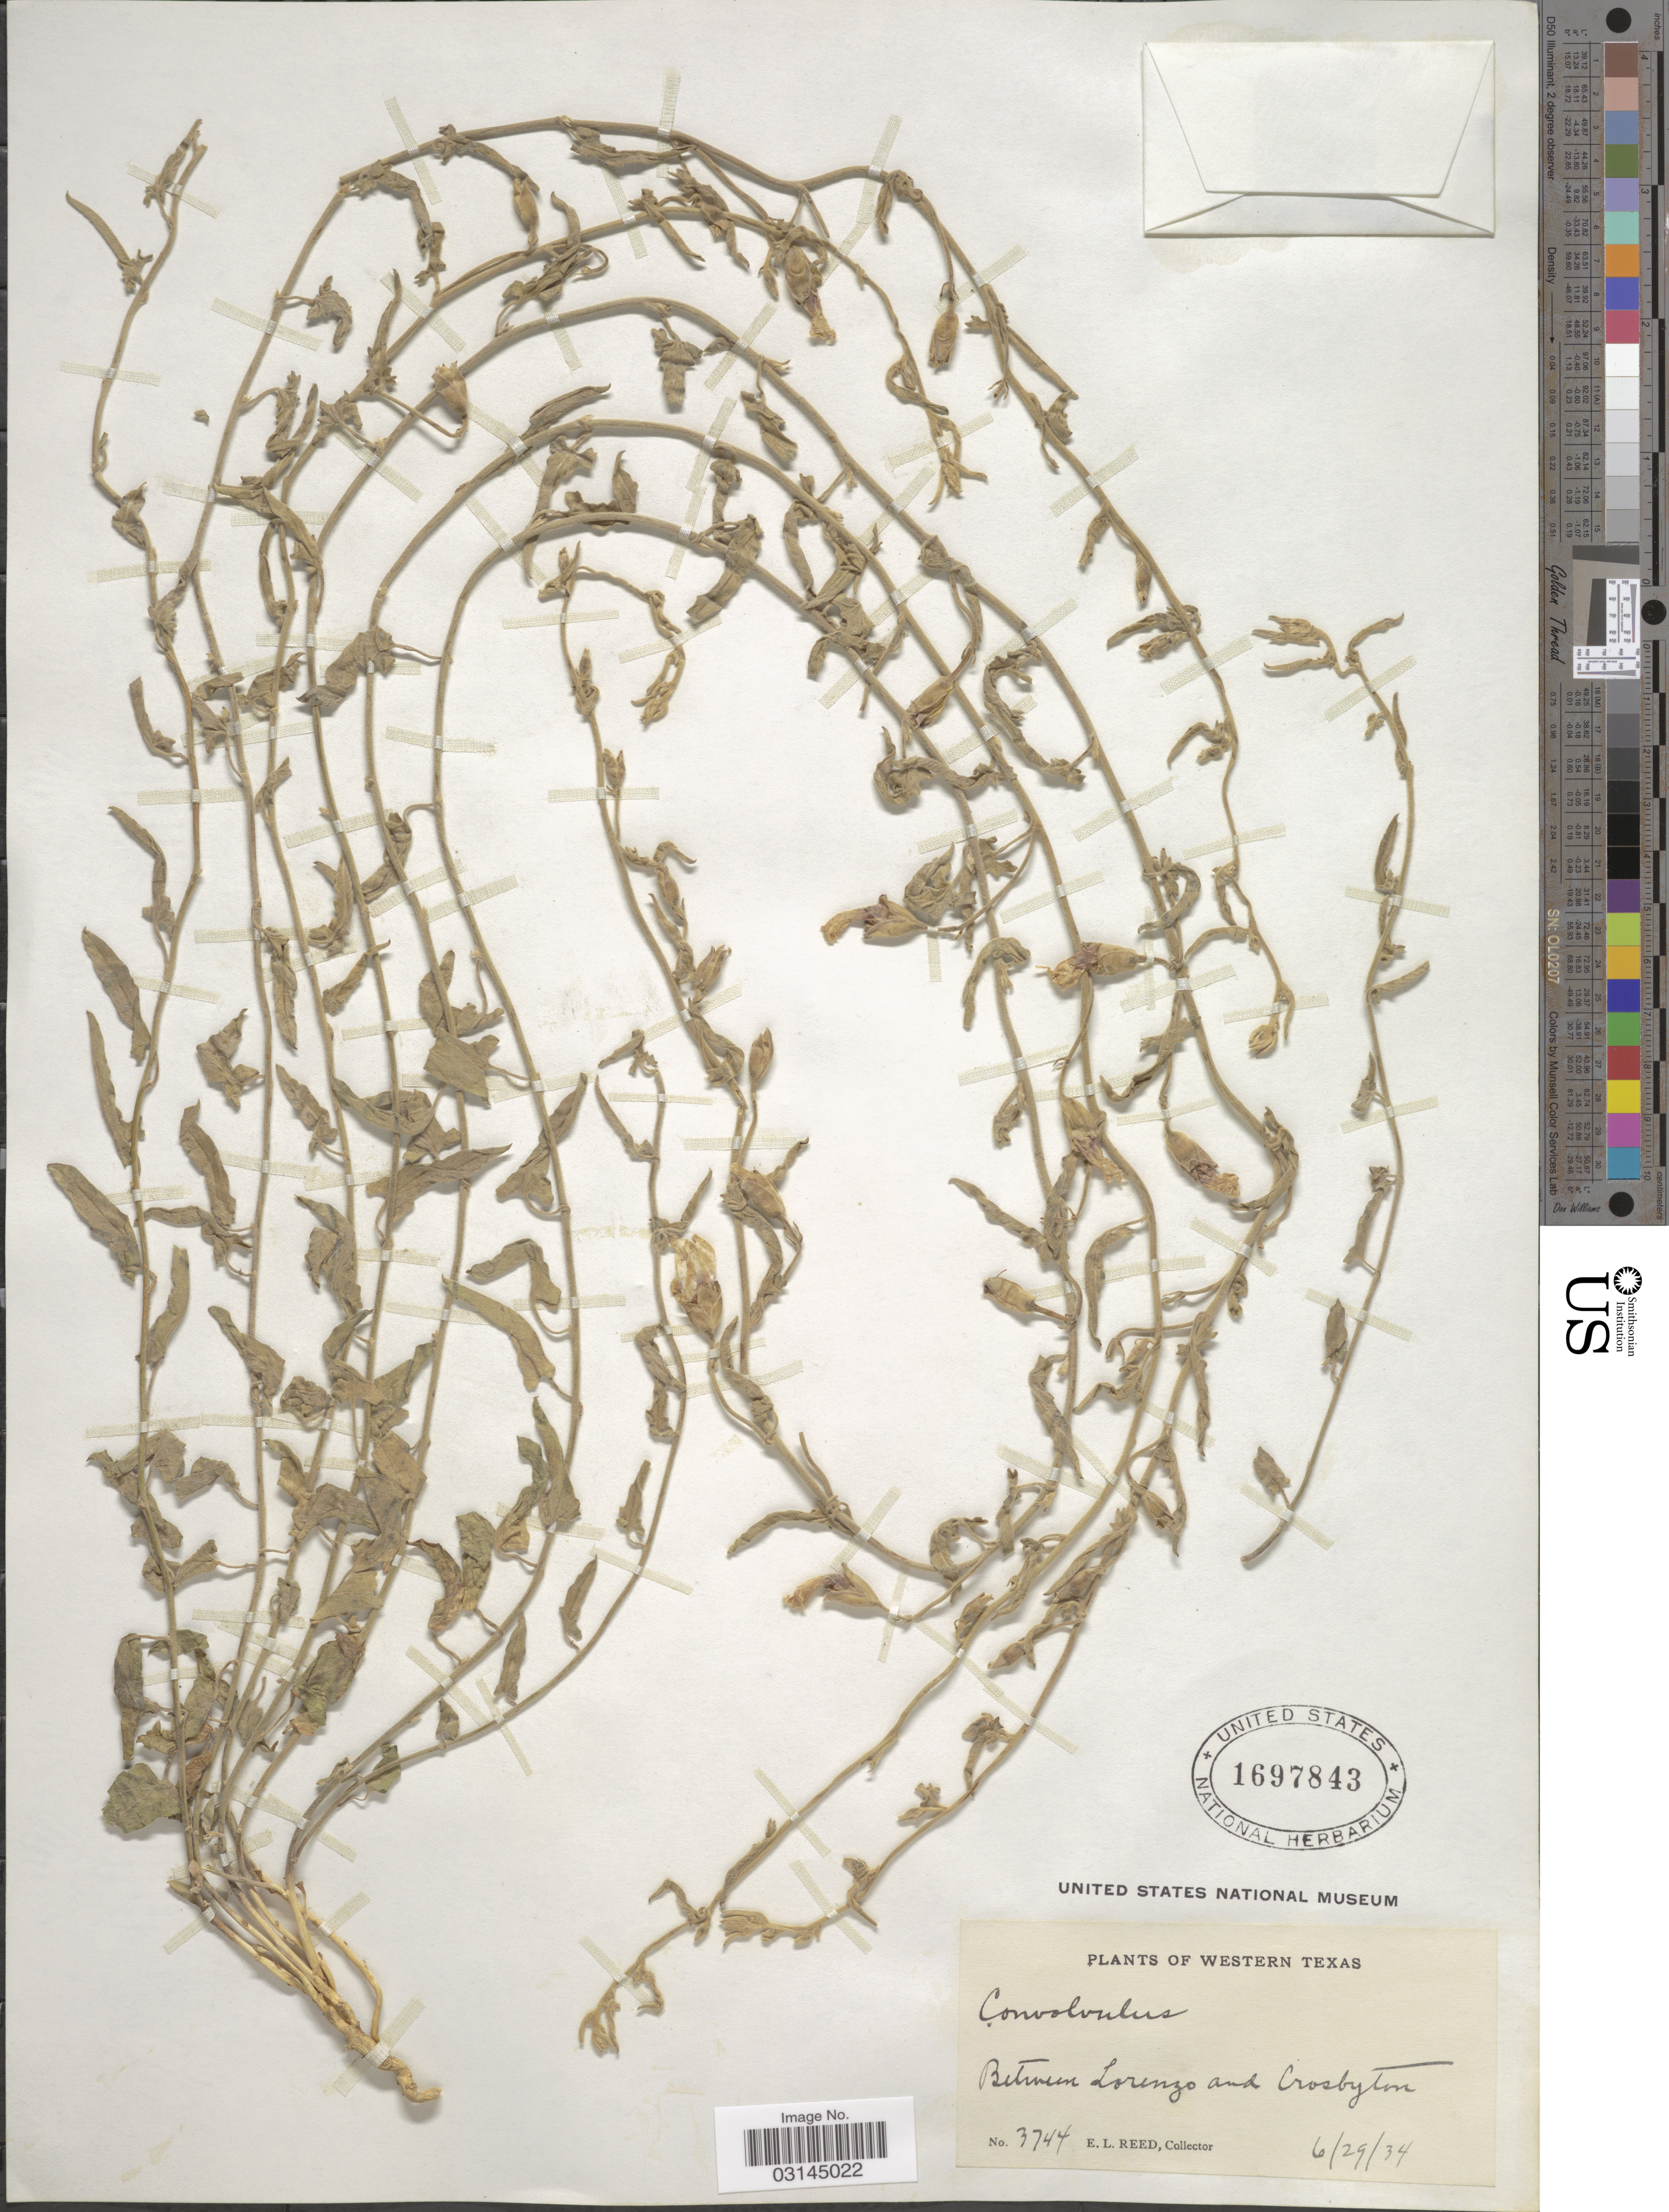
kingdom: Plantae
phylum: Tracheophyta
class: Magnoliopsida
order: Solanales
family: Convolvulaceae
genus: Convolvulus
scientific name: Convolvulus incanus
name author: Vahl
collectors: E. Reed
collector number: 3744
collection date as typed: Transcribed d/m/y: 29/6/34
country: United States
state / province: Texas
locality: Western Texas. Between Lorenzo and Crosbyton.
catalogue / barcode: US 1697843